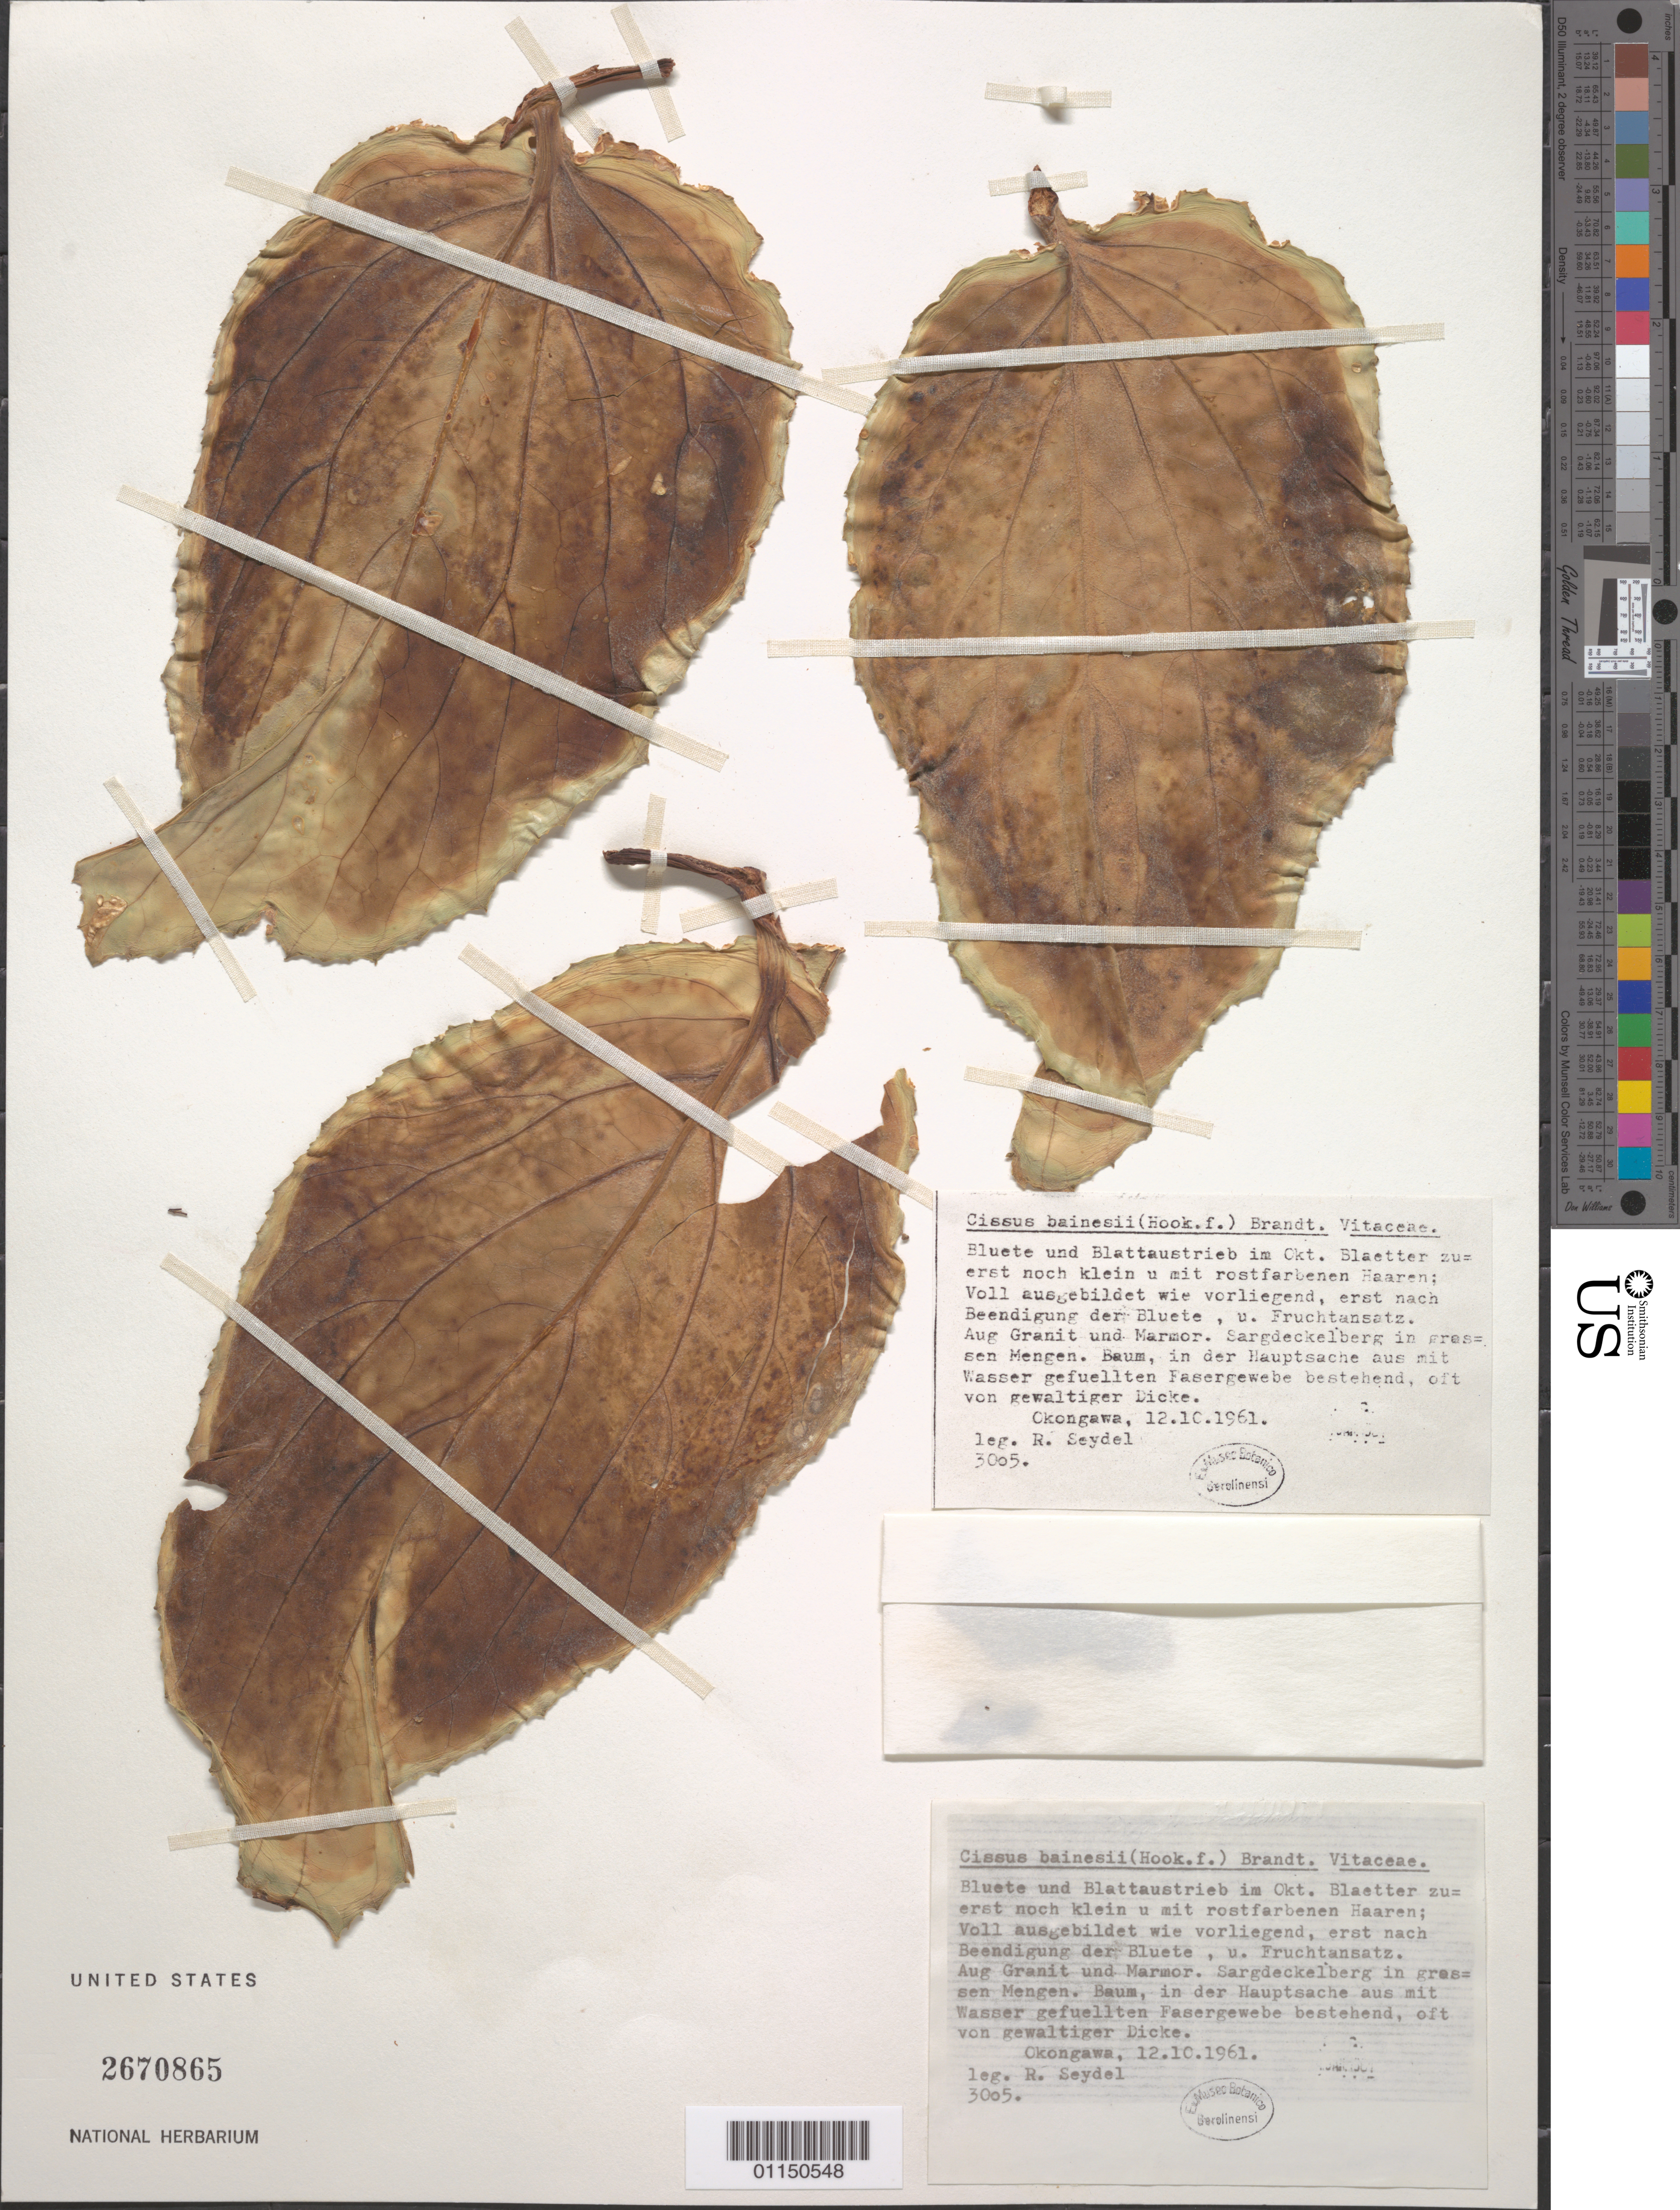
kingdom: Plantae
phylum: Tracheophyta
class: Magnoliopsida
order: Vitales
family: Vitaceae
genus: Cyphostemma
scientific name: Cyphostemma bainesii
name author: (Hook. f.) Desc.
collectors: R. Seydel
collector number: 3005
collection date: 1961-10-12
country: Namibia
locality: Okongawa.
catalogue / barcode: US 2670865